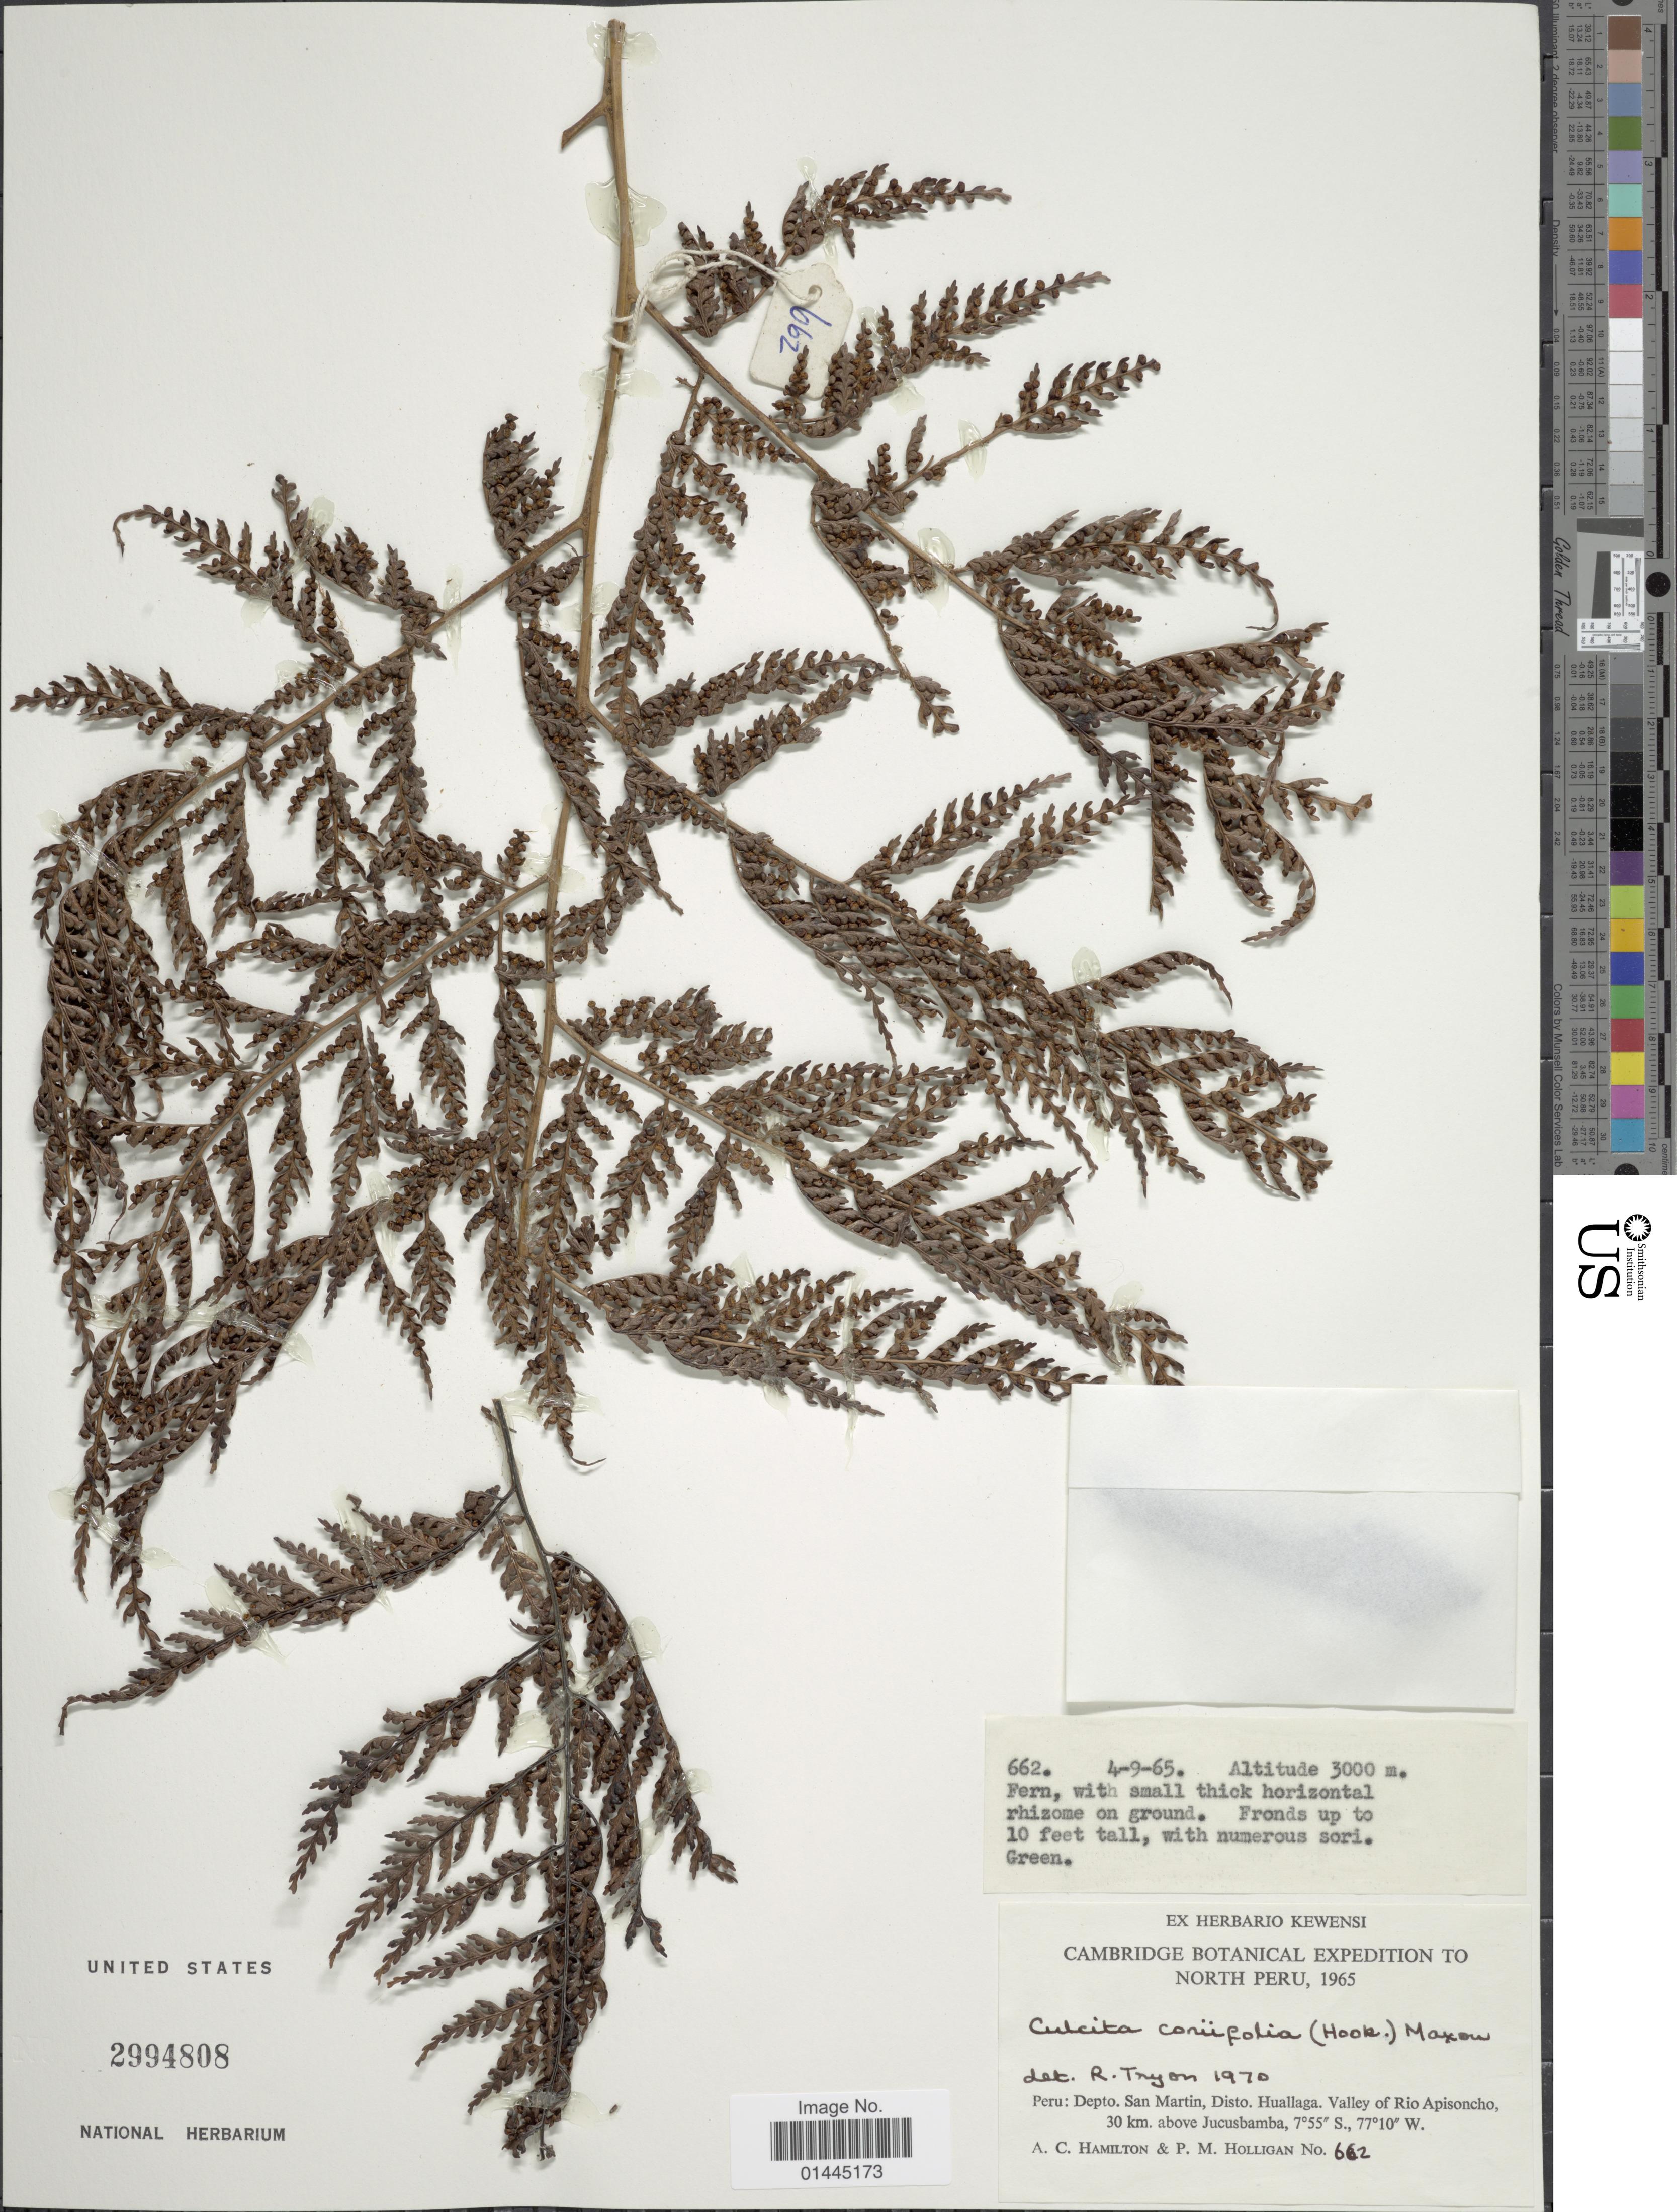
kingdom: Plantae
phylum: Tracheophyta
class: Polypodiopsida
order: Cyatheales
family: Culcitaceae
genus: Culcita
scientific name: Culcita coniifolia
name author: (Hook.) Maxon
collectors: A. Hamilton & P. Holligan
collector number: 662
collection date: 1965-09-04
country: Peru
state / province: San Martín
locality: Disto. Huallaga, Valley of Rio Apisoncho, 30 km. above Jucusbamba, North Peru.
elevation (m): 3000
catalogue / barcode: US 2994808